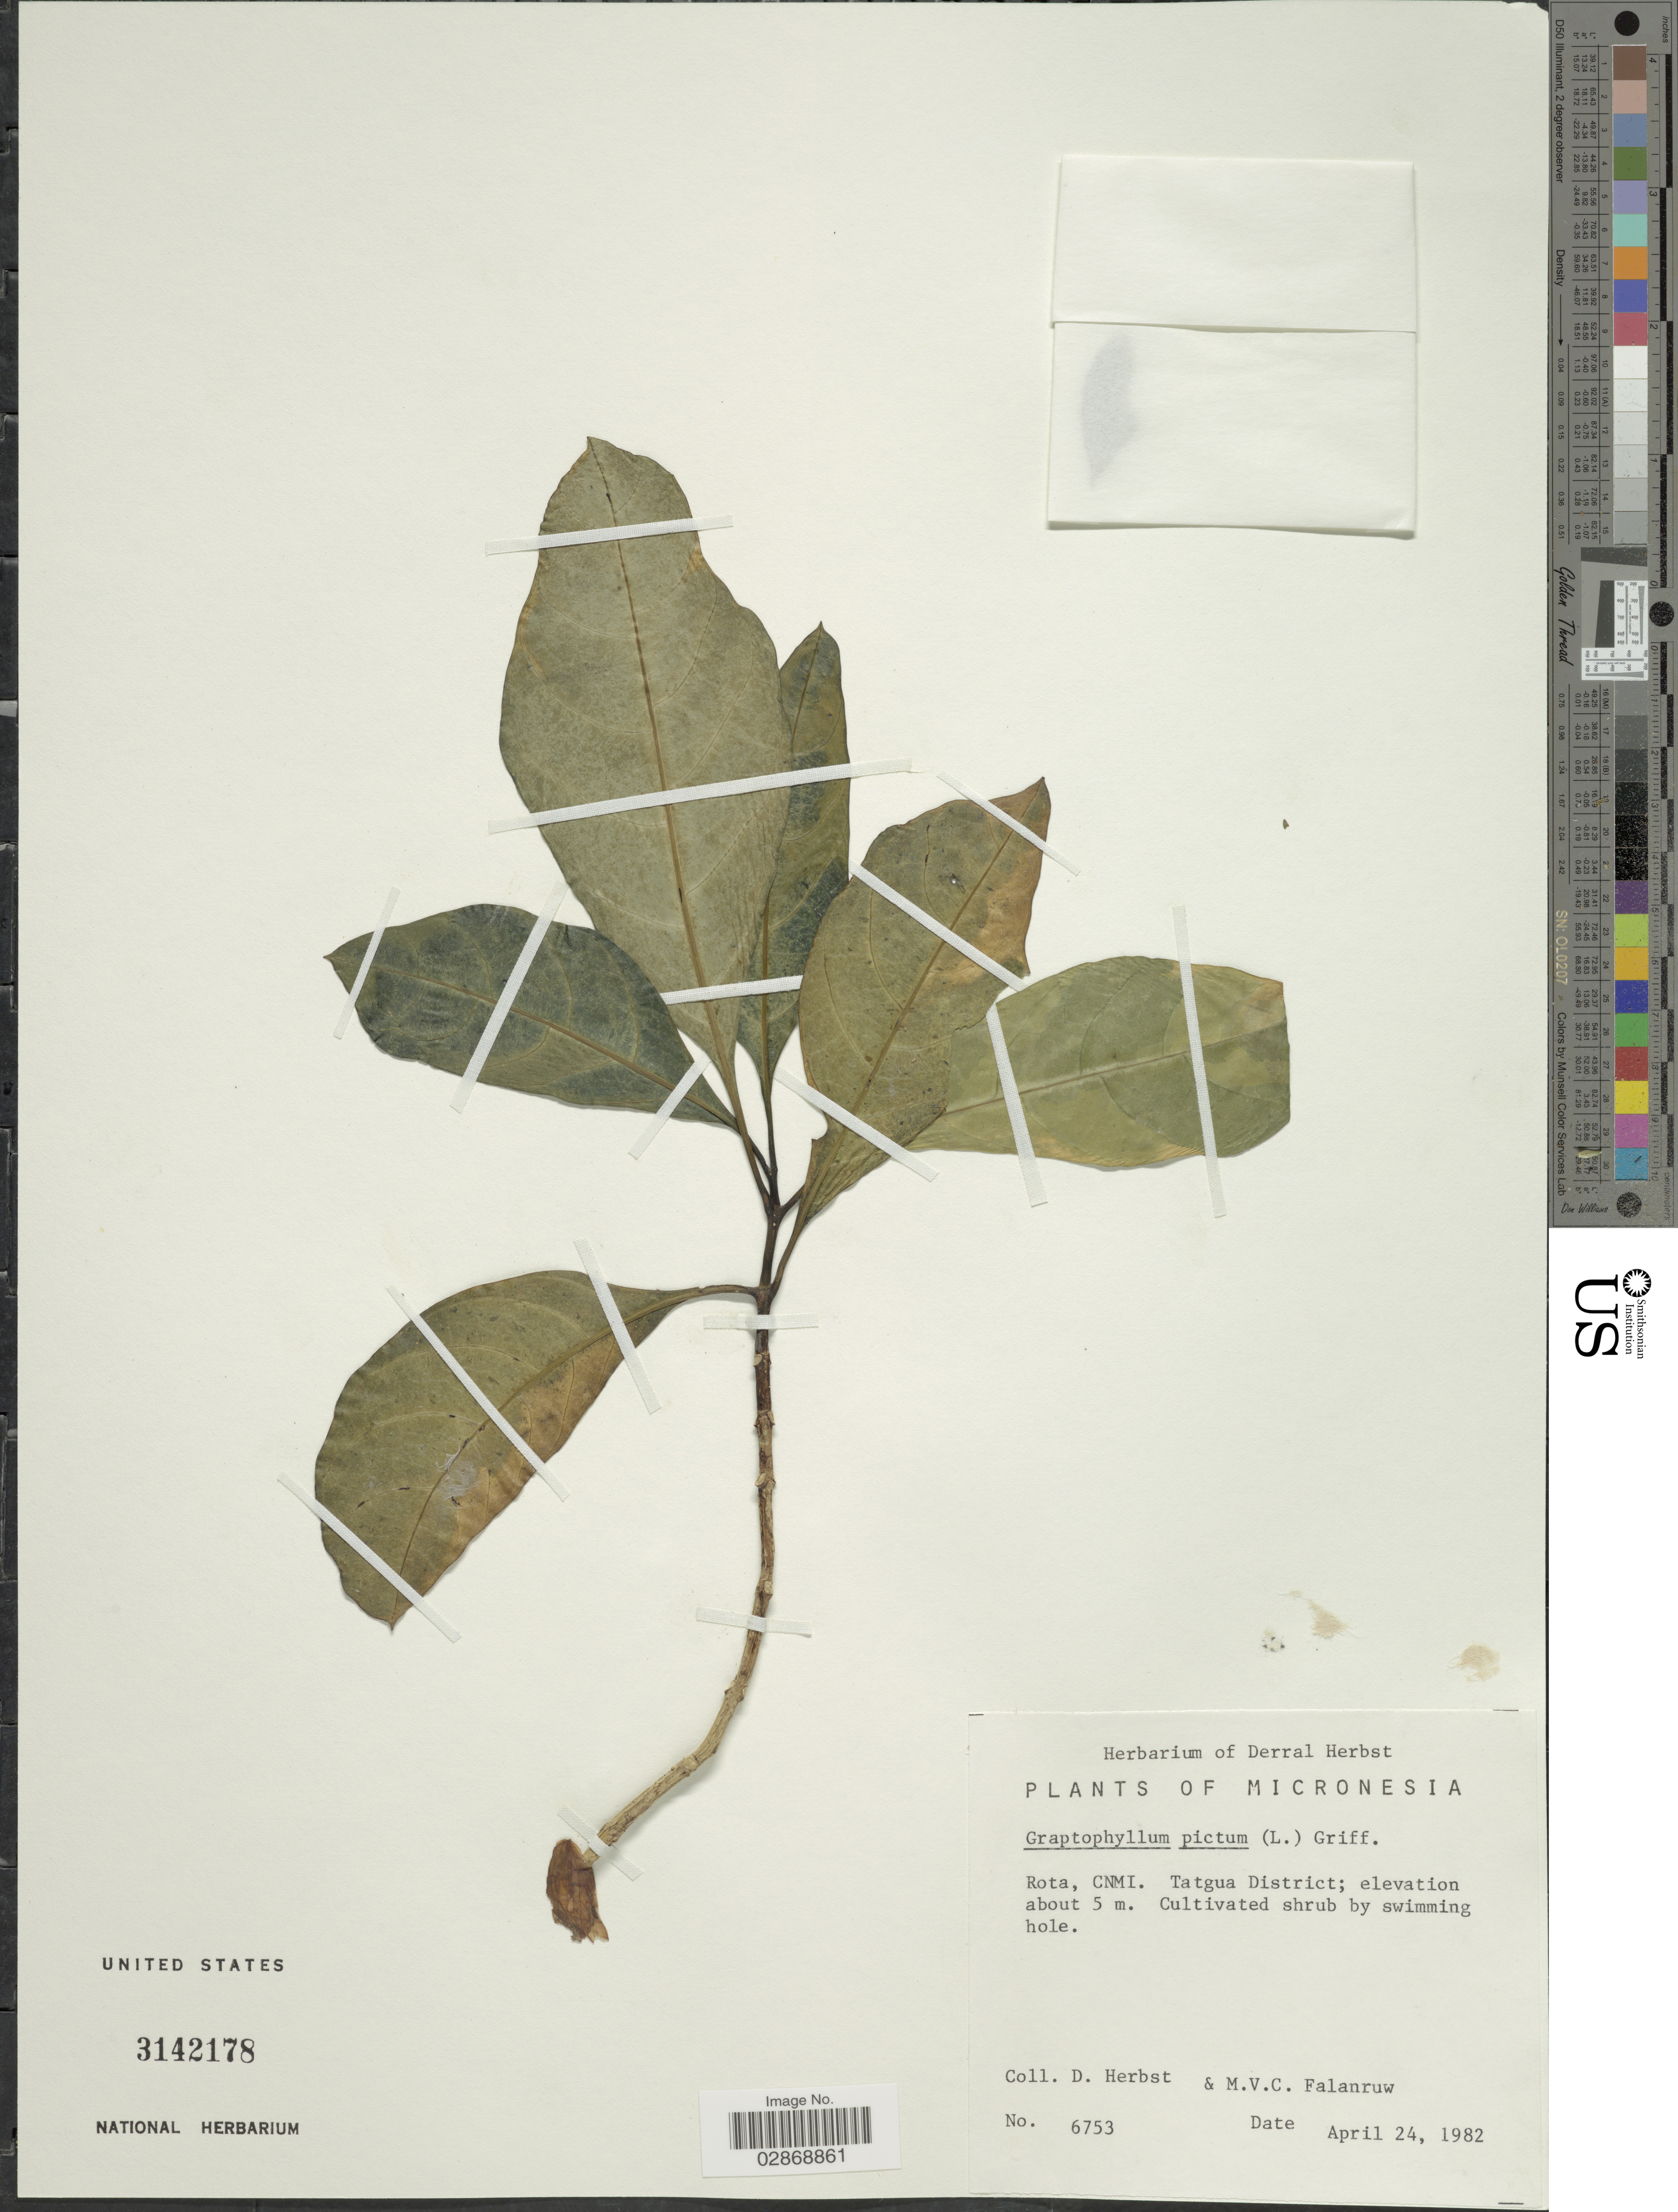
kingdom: Plantae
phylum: Tracheophyta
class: Magnoliopsida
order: Lamiales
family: Acanthaceae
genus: Graptophyllum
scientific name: Graptophyllum pictum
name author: (L.) Griff.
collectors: D. R. Herbst & M. V. Falanruw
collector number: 6753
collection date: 1982-04-24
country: Northern Mariana Islands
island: Rota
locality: Micronesia. Rota, CNMI. Tatgua District.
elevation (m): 5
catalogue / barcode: US 3142178